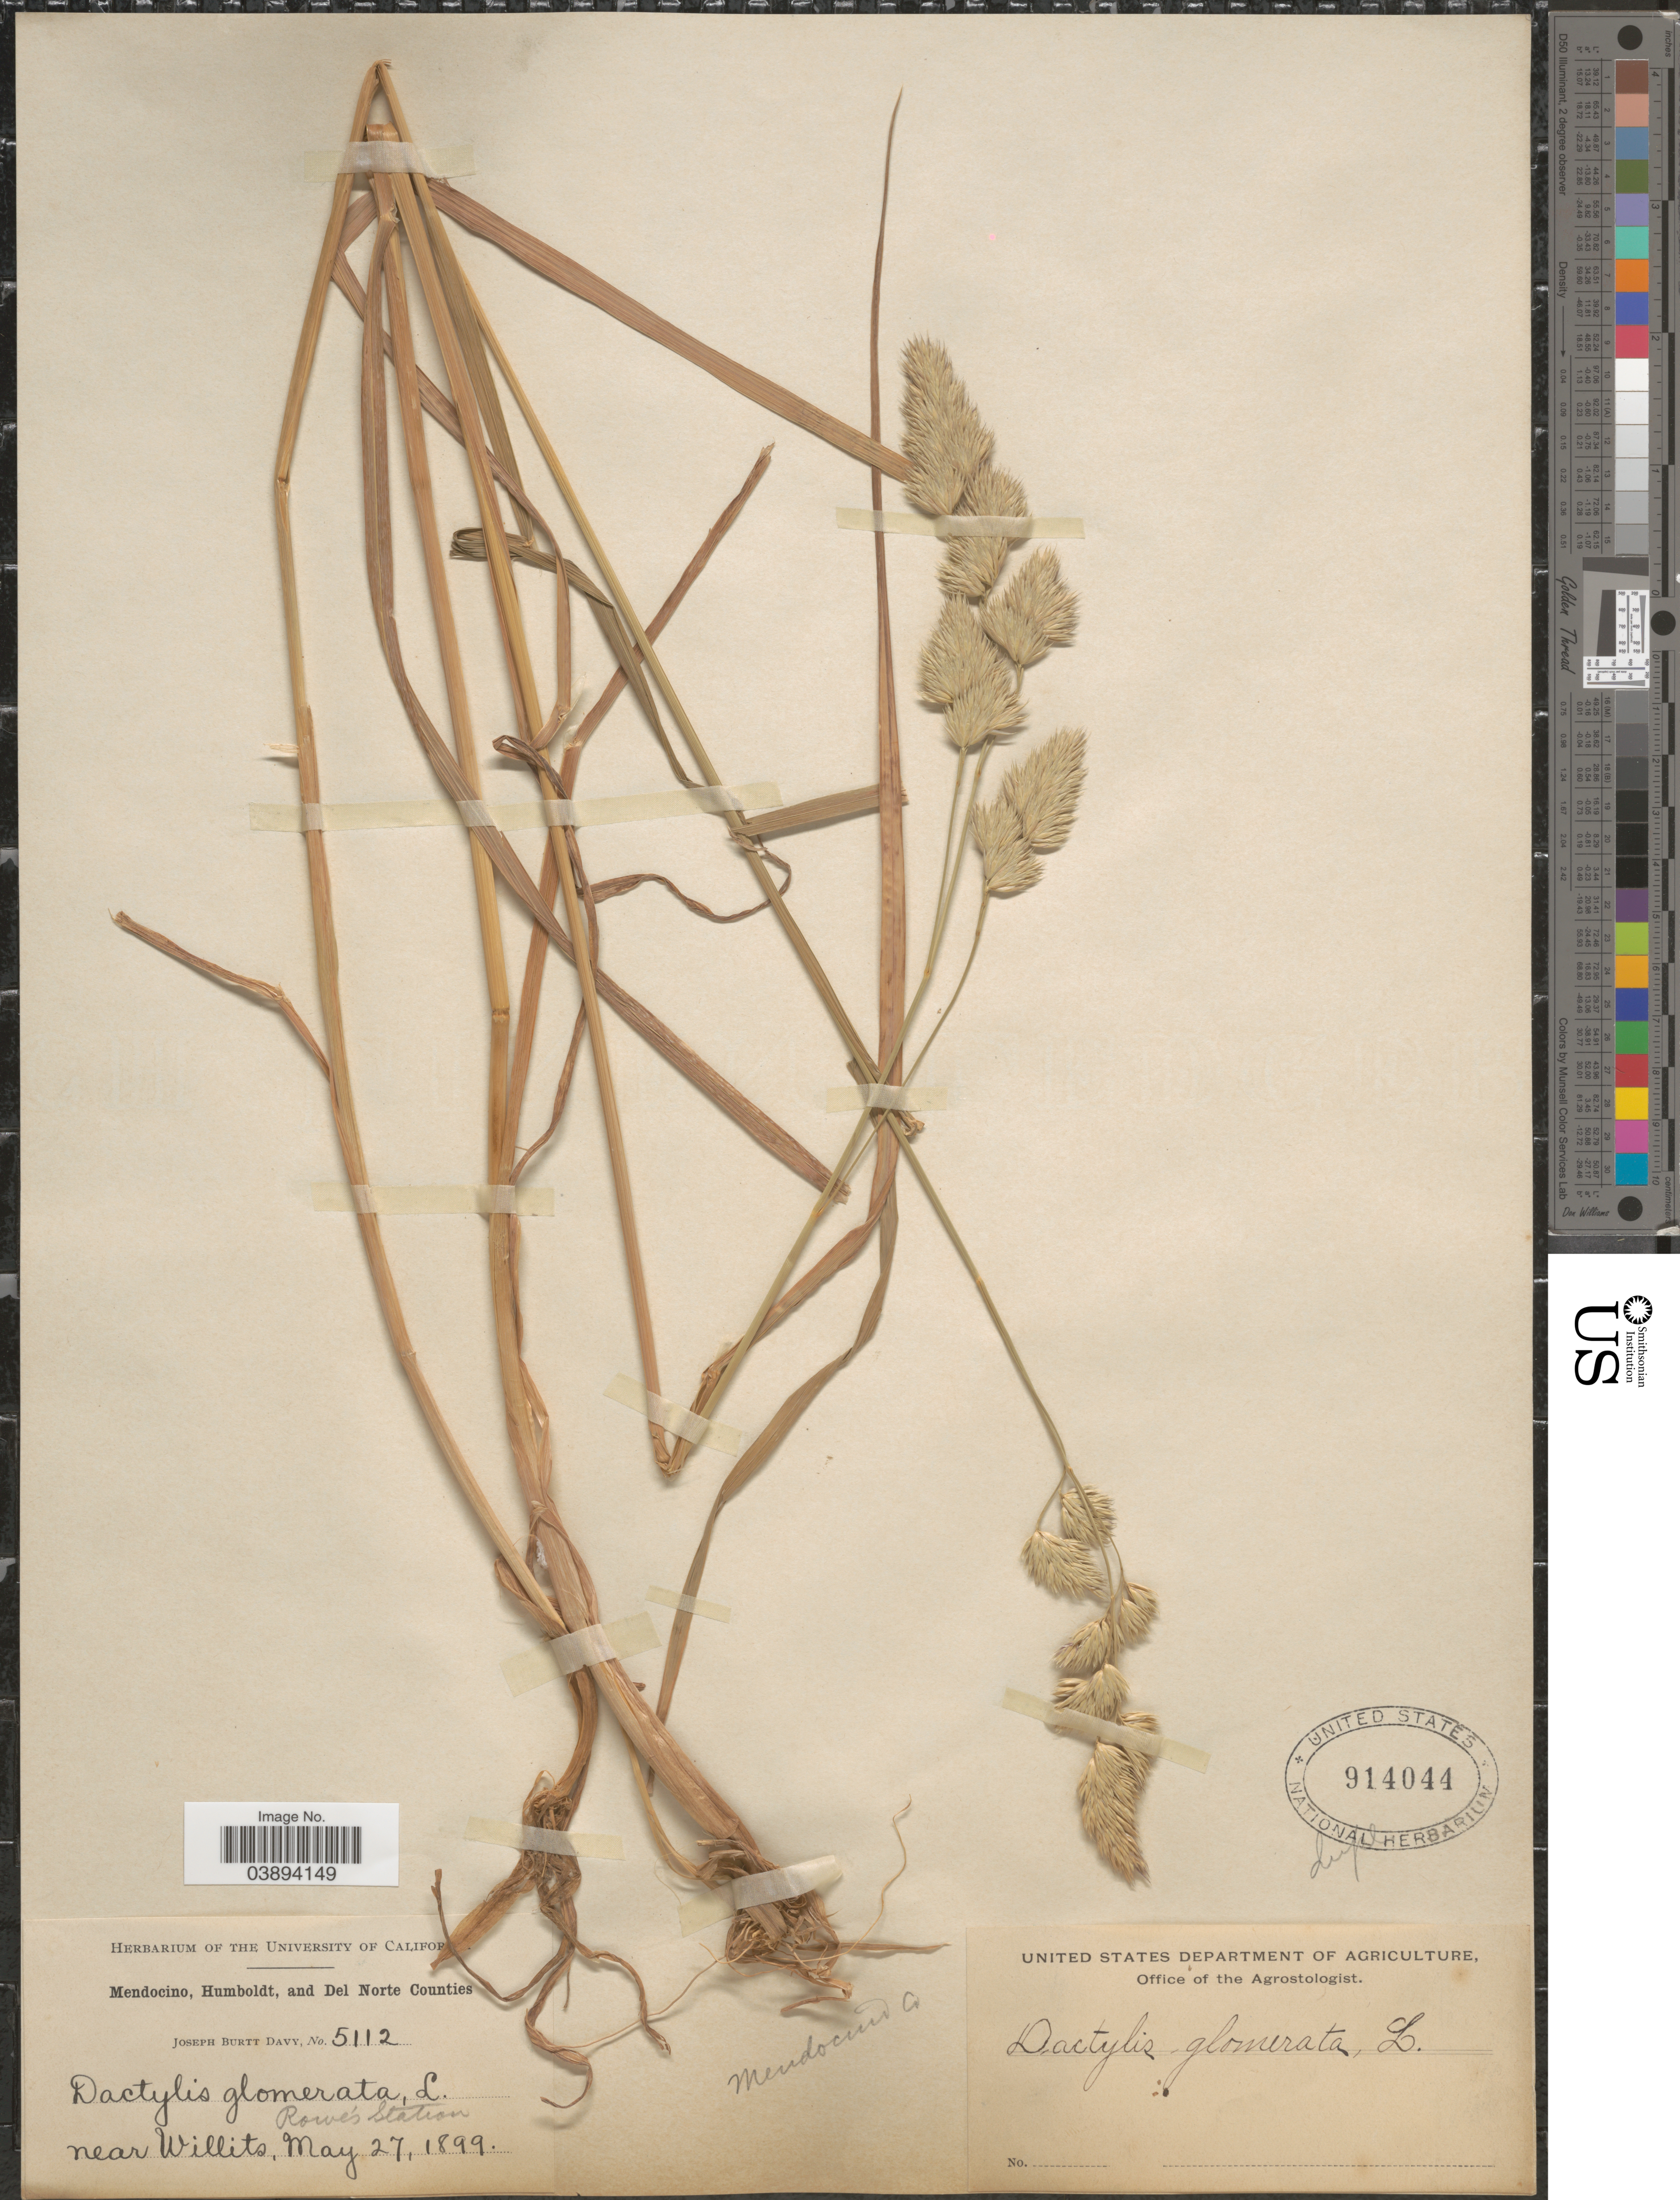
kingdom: Plantae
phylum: Tracheophyta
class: Liliopsida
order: Poales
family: Poaceae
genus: Dactylis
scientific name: Dactylis glomerata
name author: L.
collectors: J. Burtt Davy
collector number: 5112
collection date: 1899-05-27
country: United States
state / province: California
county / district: Mendocino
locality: Mendocino Co. Rowe's Station. Near Willits.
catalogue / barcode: US 914044